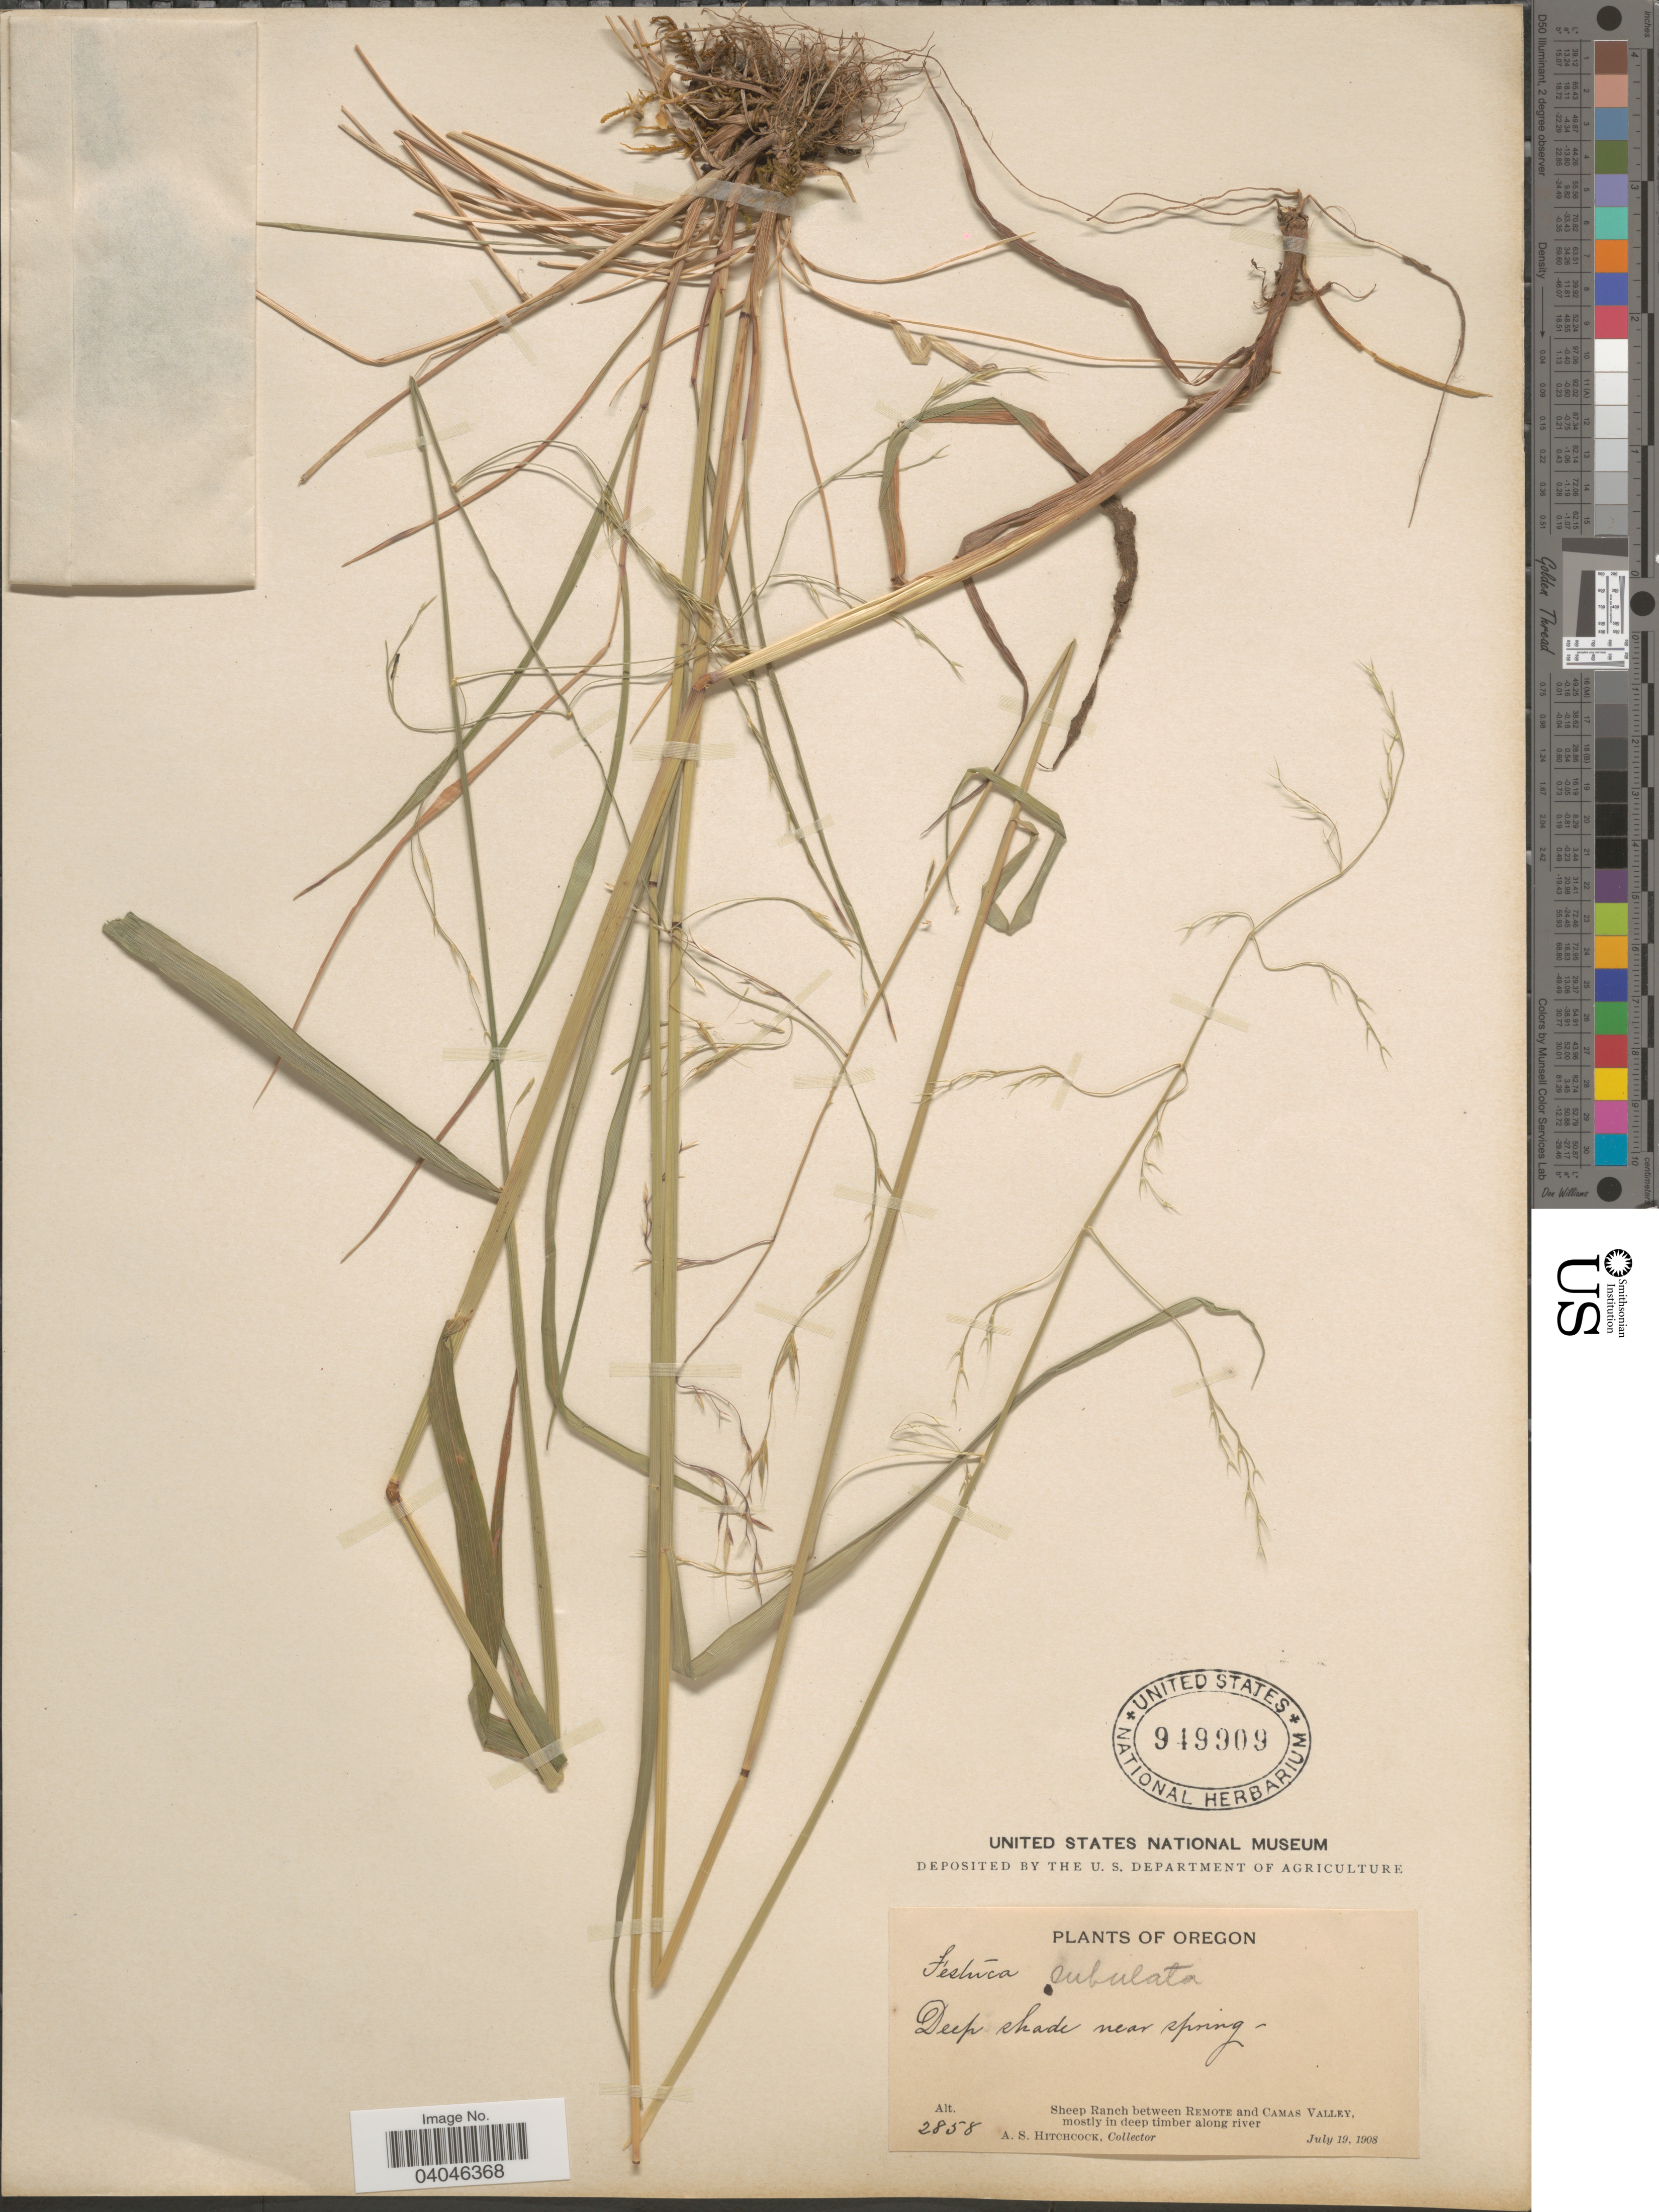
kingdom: Plantae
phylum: Tracheophyta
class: Liliopsida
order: Poales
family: Poaceae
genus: Festuca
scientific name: Festuca subulata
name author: Trin.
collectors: A. S. Hitchcock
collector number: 2858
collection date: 1908-07-19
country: United States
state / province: Oregon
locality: Sheep Ranch between Remote and Camas Valley.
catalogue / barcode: US 949909